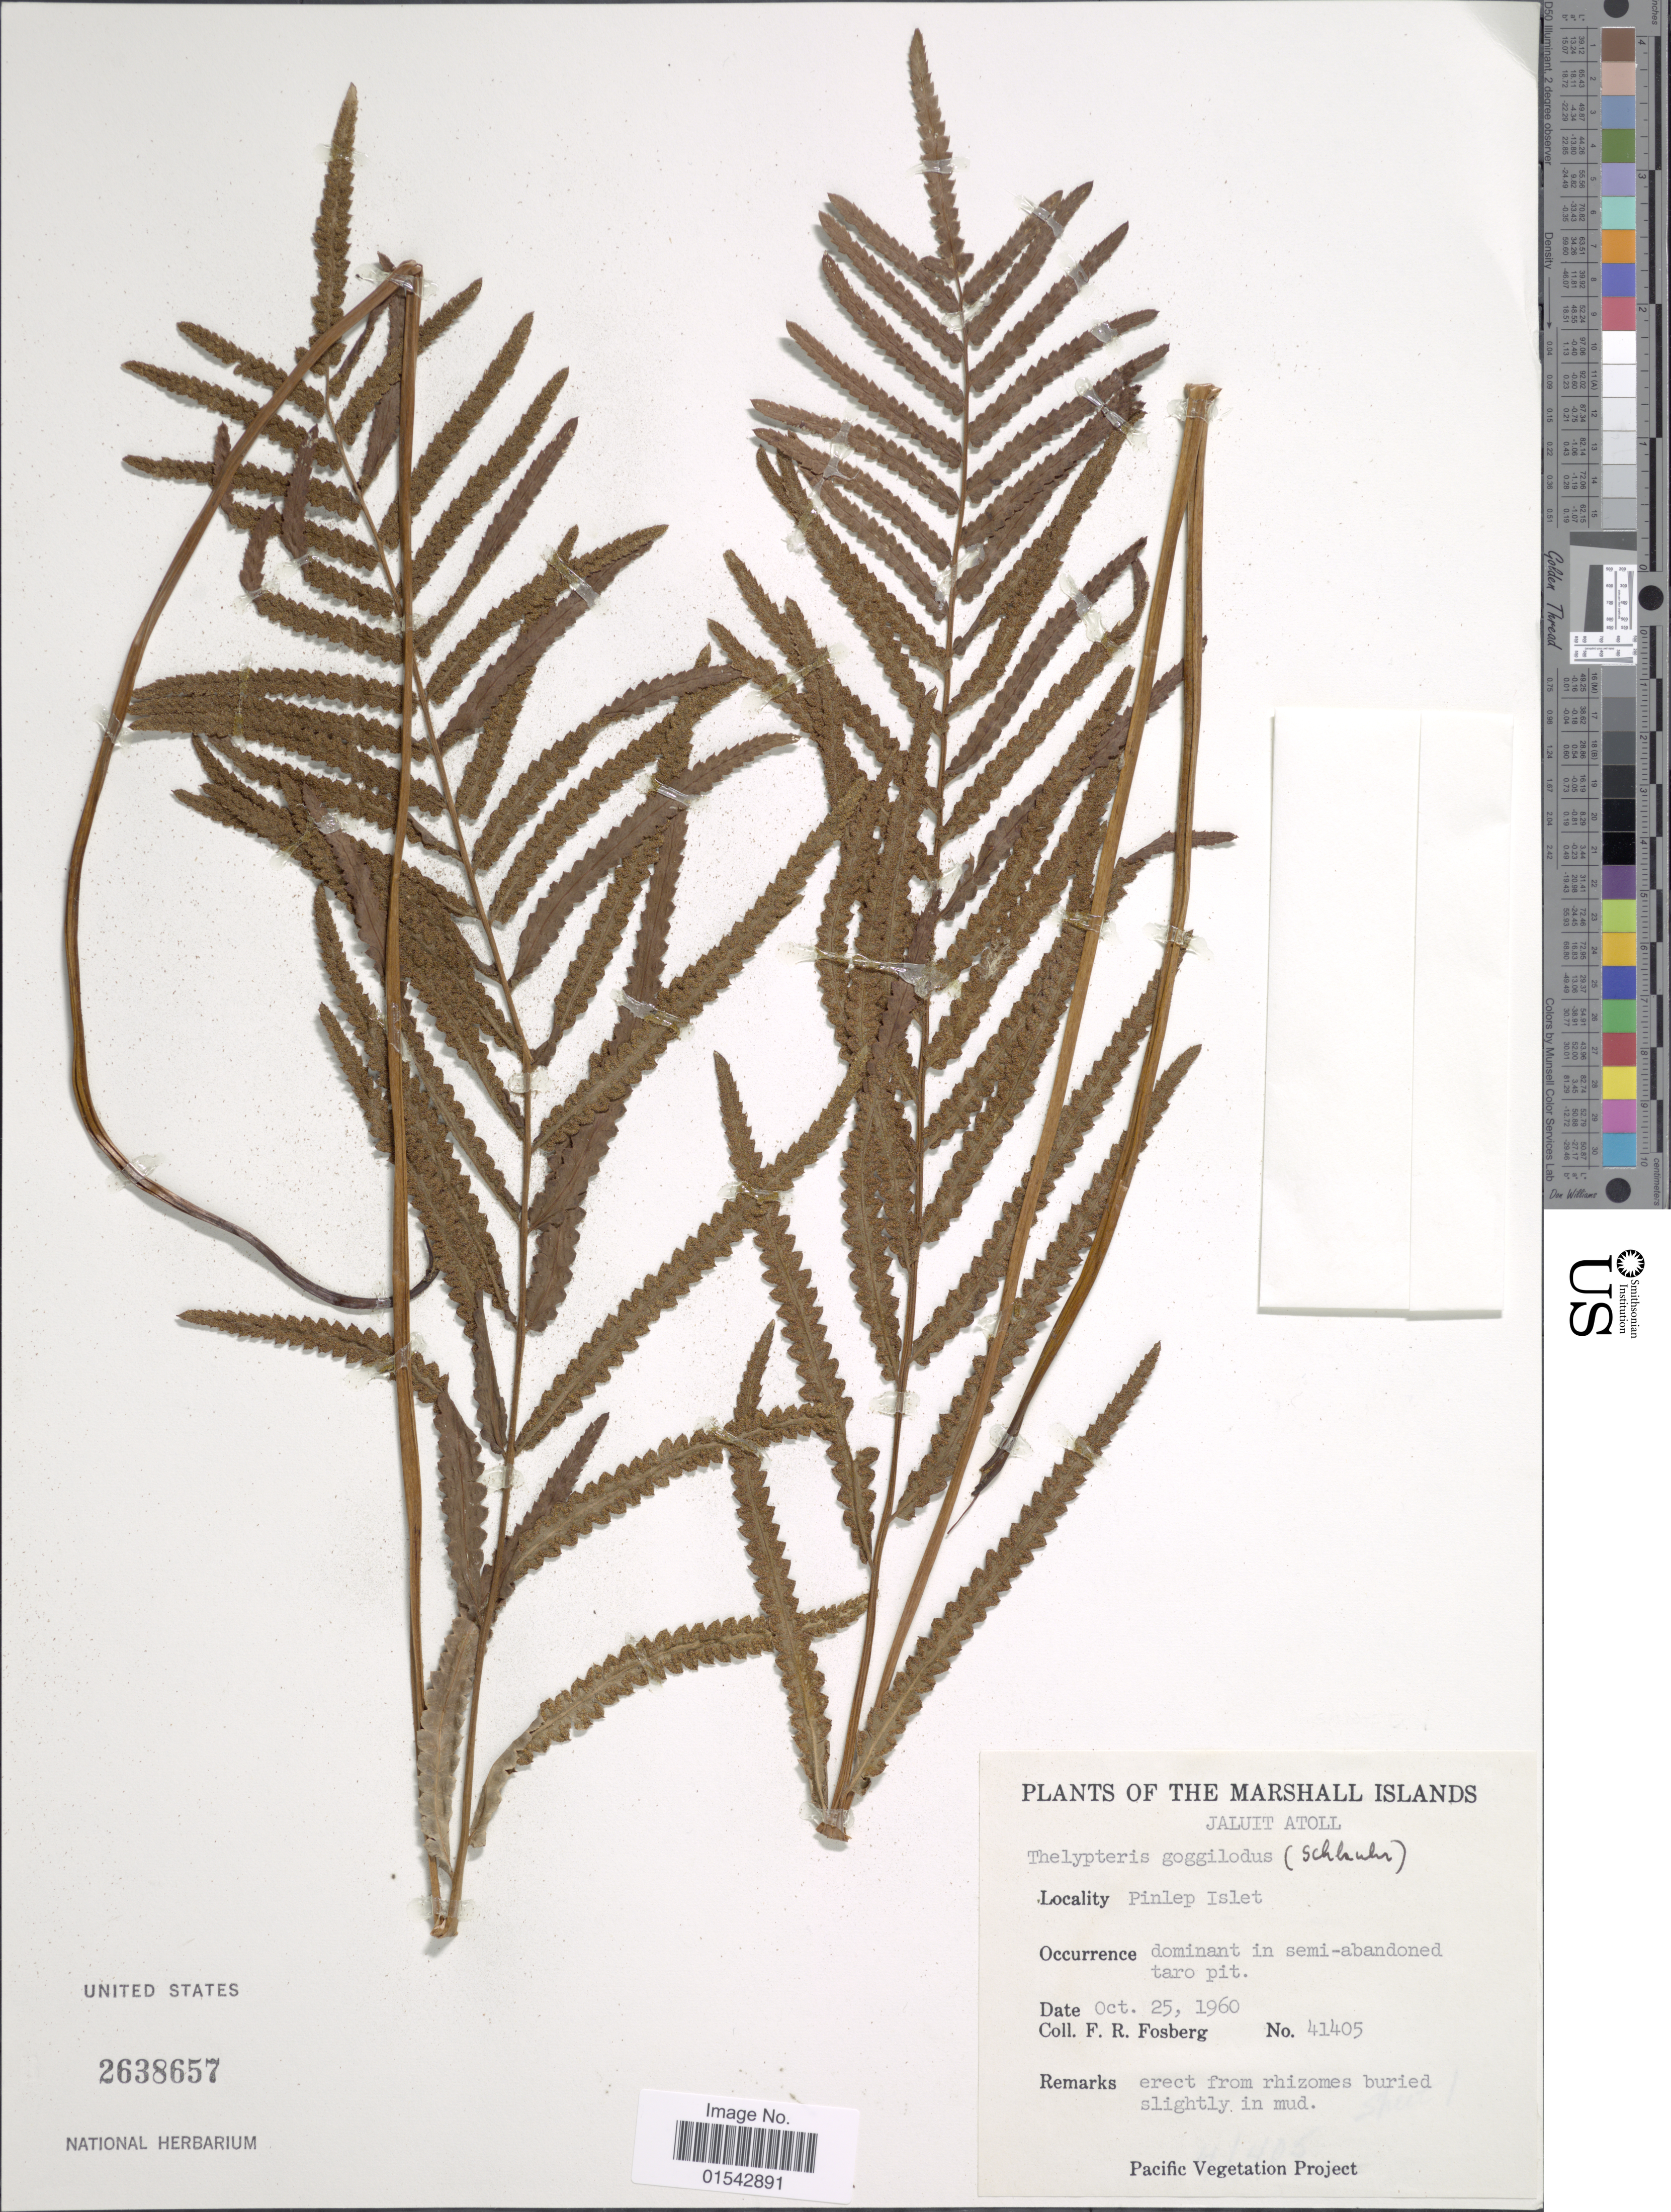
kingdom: Plantae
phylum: Tracheophyta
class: Polypodiopsida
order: Polypodiales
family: Thelypteridaceae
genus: Cyclosorus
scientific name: Cyclosorus interruptus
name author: (Willd.) H. Itô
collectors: F. R. Fosberg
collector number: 41405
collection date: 1960-10-25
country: Marshall Islands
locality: Jaluit Atoll, Pinlep Islet, Marshall Islands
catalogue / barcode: US 2638657